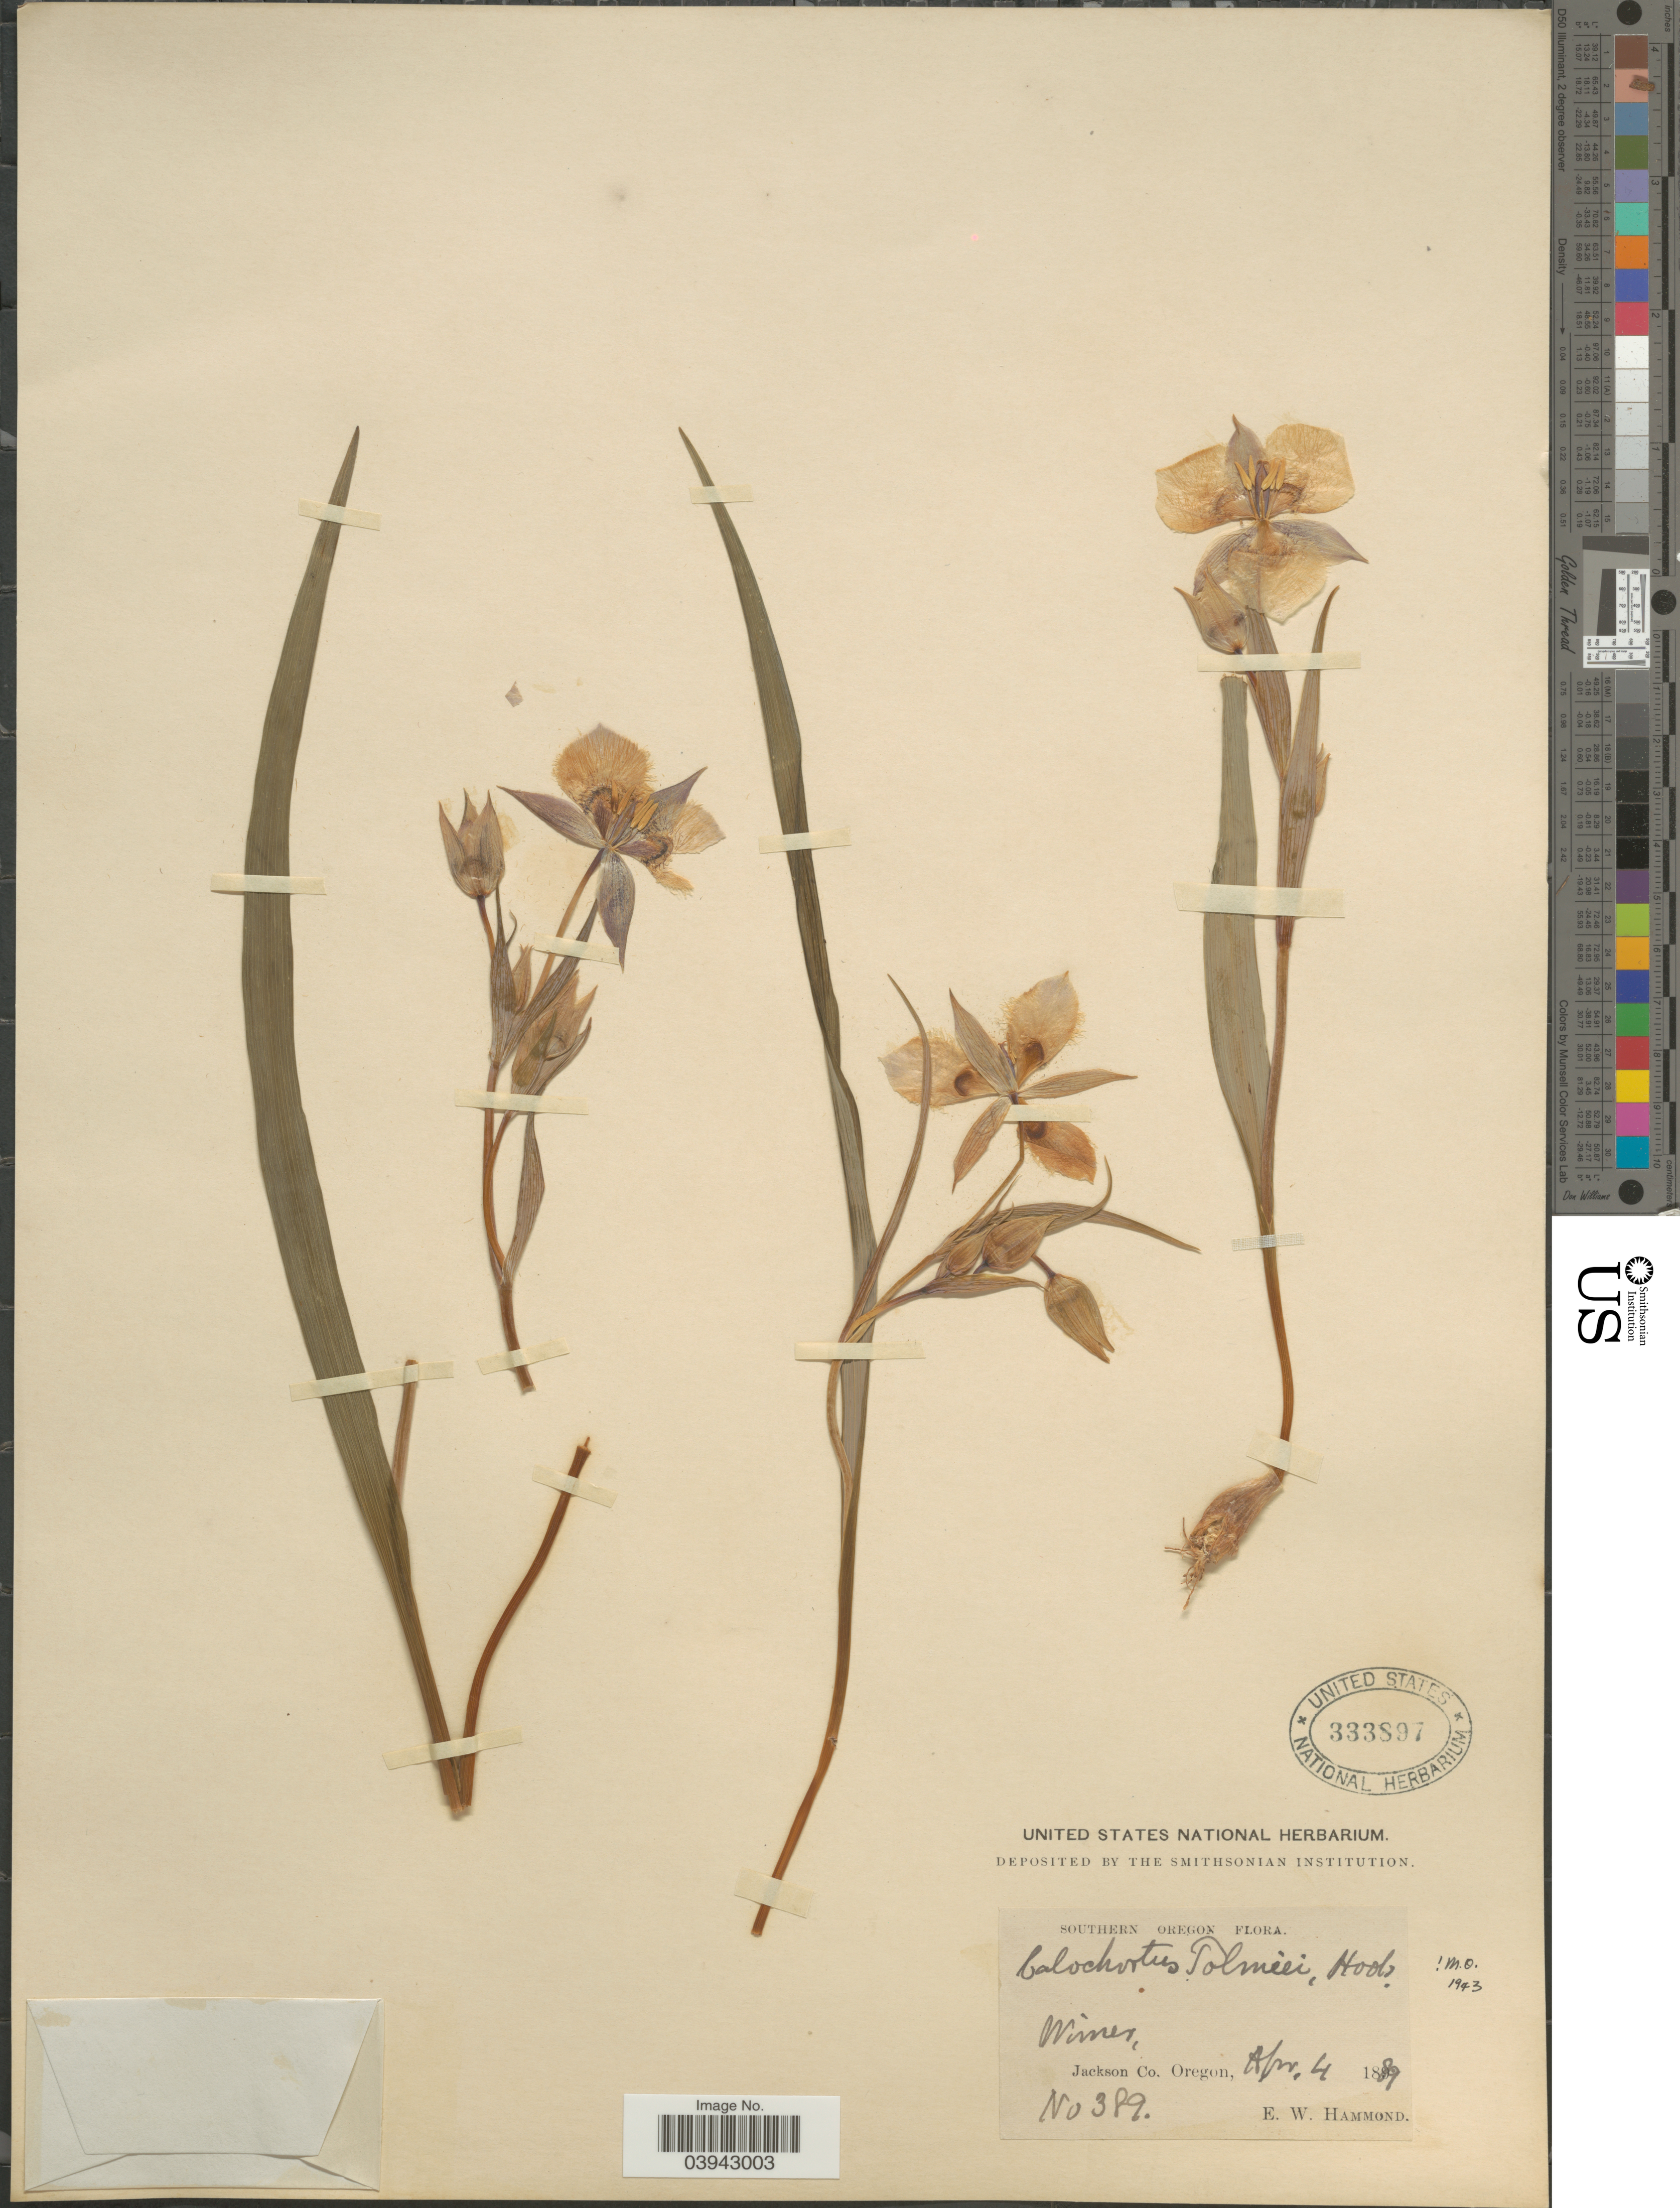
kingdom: Plantae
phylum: Tracheophyta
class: Liliopsida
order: Liliales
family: Liliaceae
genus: Calochortus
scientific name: Calochortus tolmiei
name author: Hook. & Arn.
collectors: E. Hammond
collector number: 389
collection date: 1889-04-04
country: United States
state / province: Oregon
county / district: Jackson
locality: Southern Oregon. Wimer. Jackson Co.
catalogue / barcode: US 333897